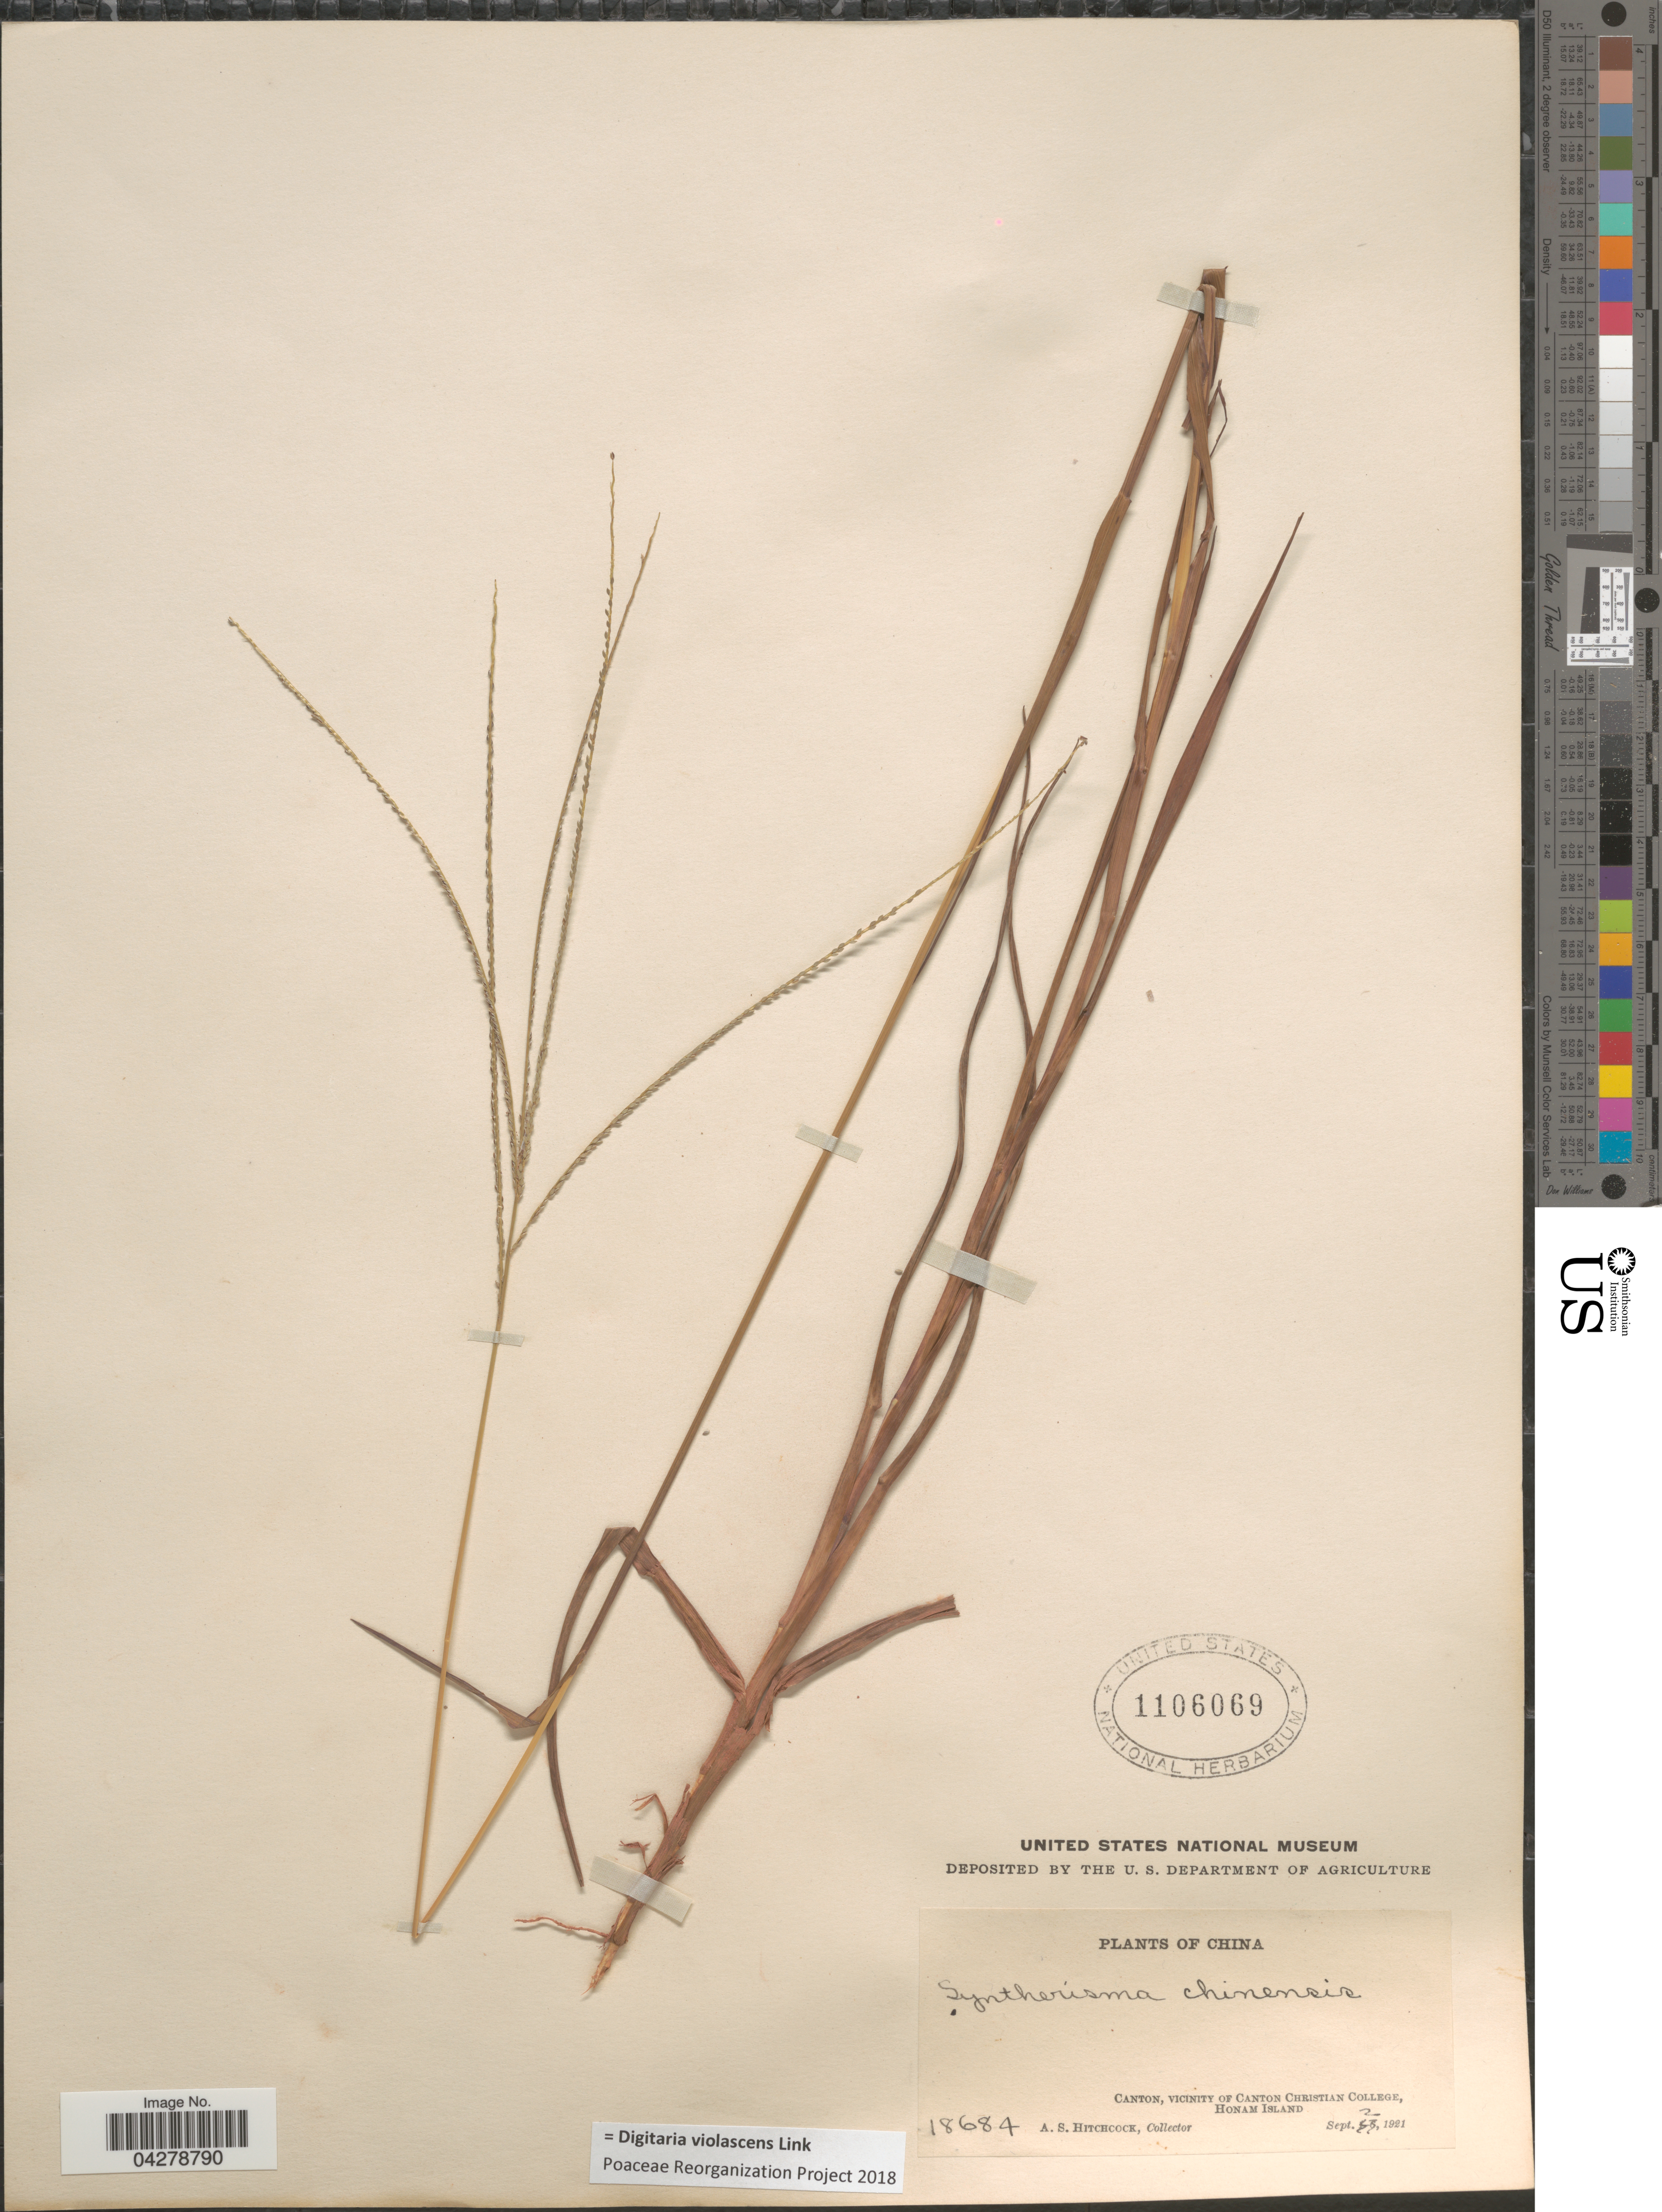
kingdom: Plantae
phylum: Tracheophyta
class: Liliopsida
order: Poales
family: Poaceae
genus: Digitaria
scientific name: Digitaria violascens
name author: Link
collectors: A. S. Hitchcock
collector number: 18684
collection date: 1921-09-02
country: China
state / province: Henan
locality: Canton, Vicinity Of Canton Christian College, Honam Island.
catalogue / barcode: US 1106069